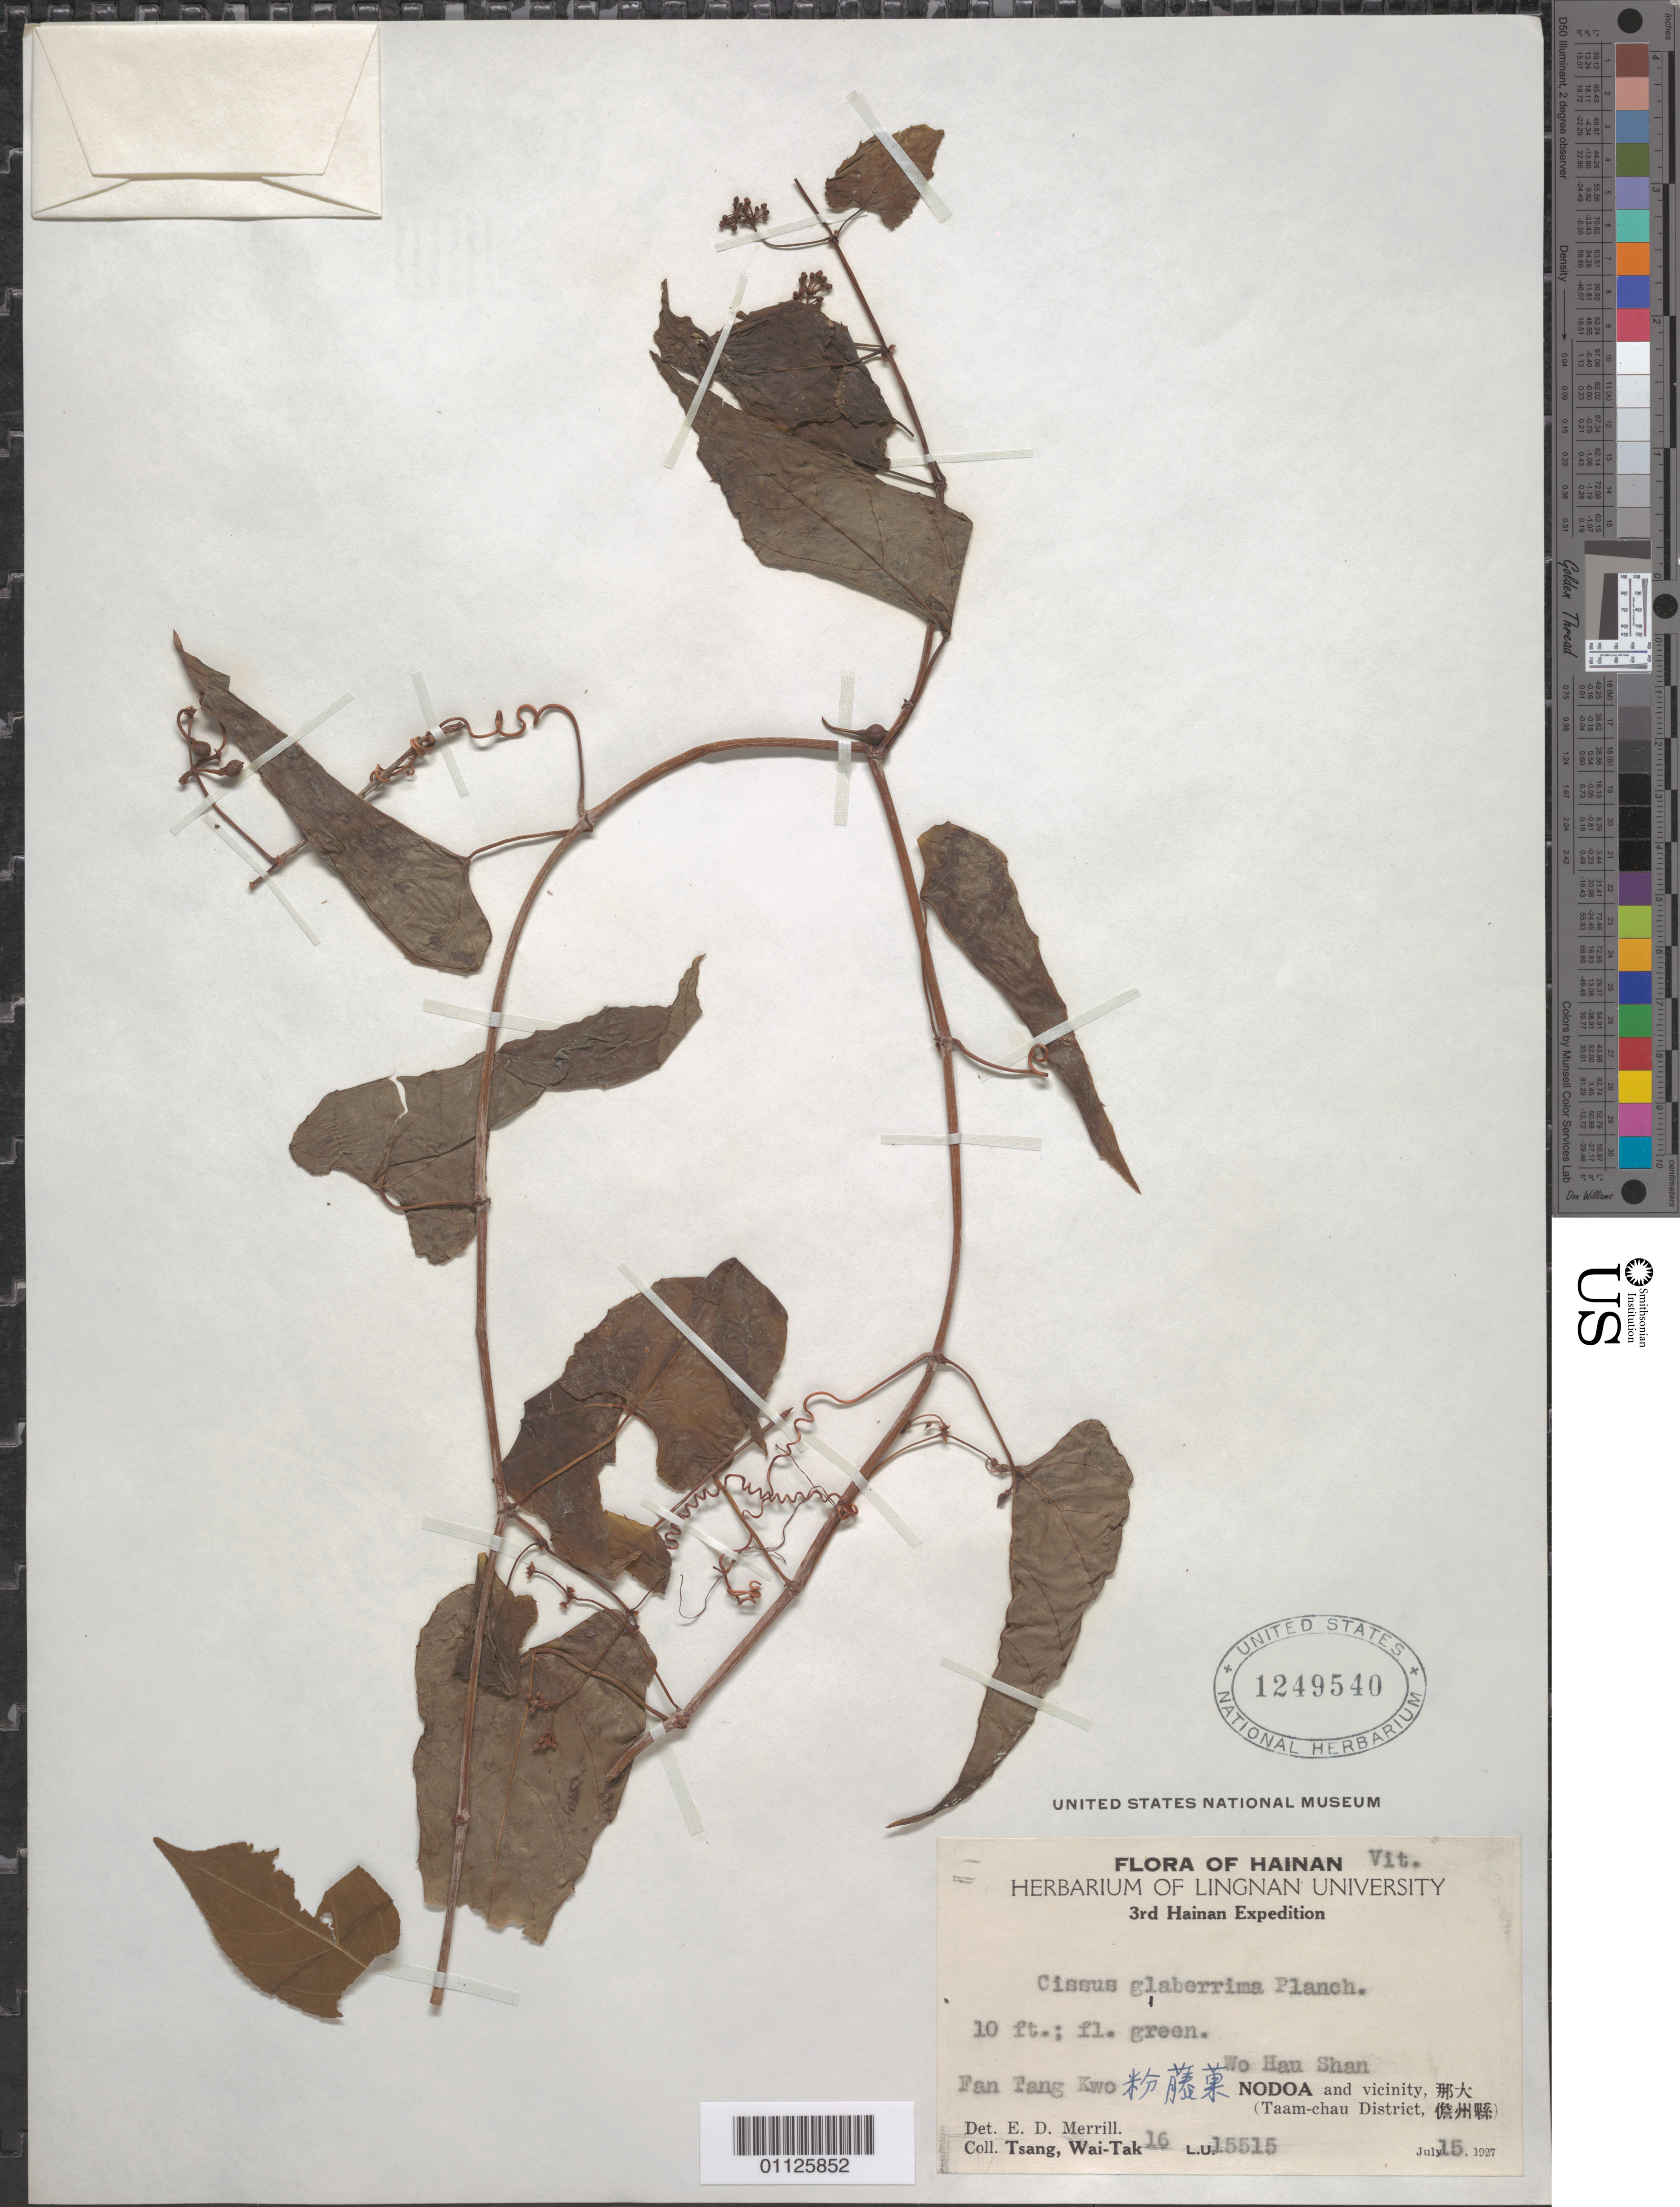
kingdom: Plantae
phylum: Tracheophyta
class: Magnoliopsida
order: Vitales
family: Vitaceae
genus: Cissus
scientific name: Cissus glaberrima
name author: Planch.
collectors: W. T. Tsang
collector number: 16 and 15515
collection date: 1927-07-15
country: China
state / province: Hainan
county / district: Taam Chau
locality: Fan Tang Kwo; Wo Hau Shan. Nodoa and vicinity.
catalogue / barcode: US 1249540